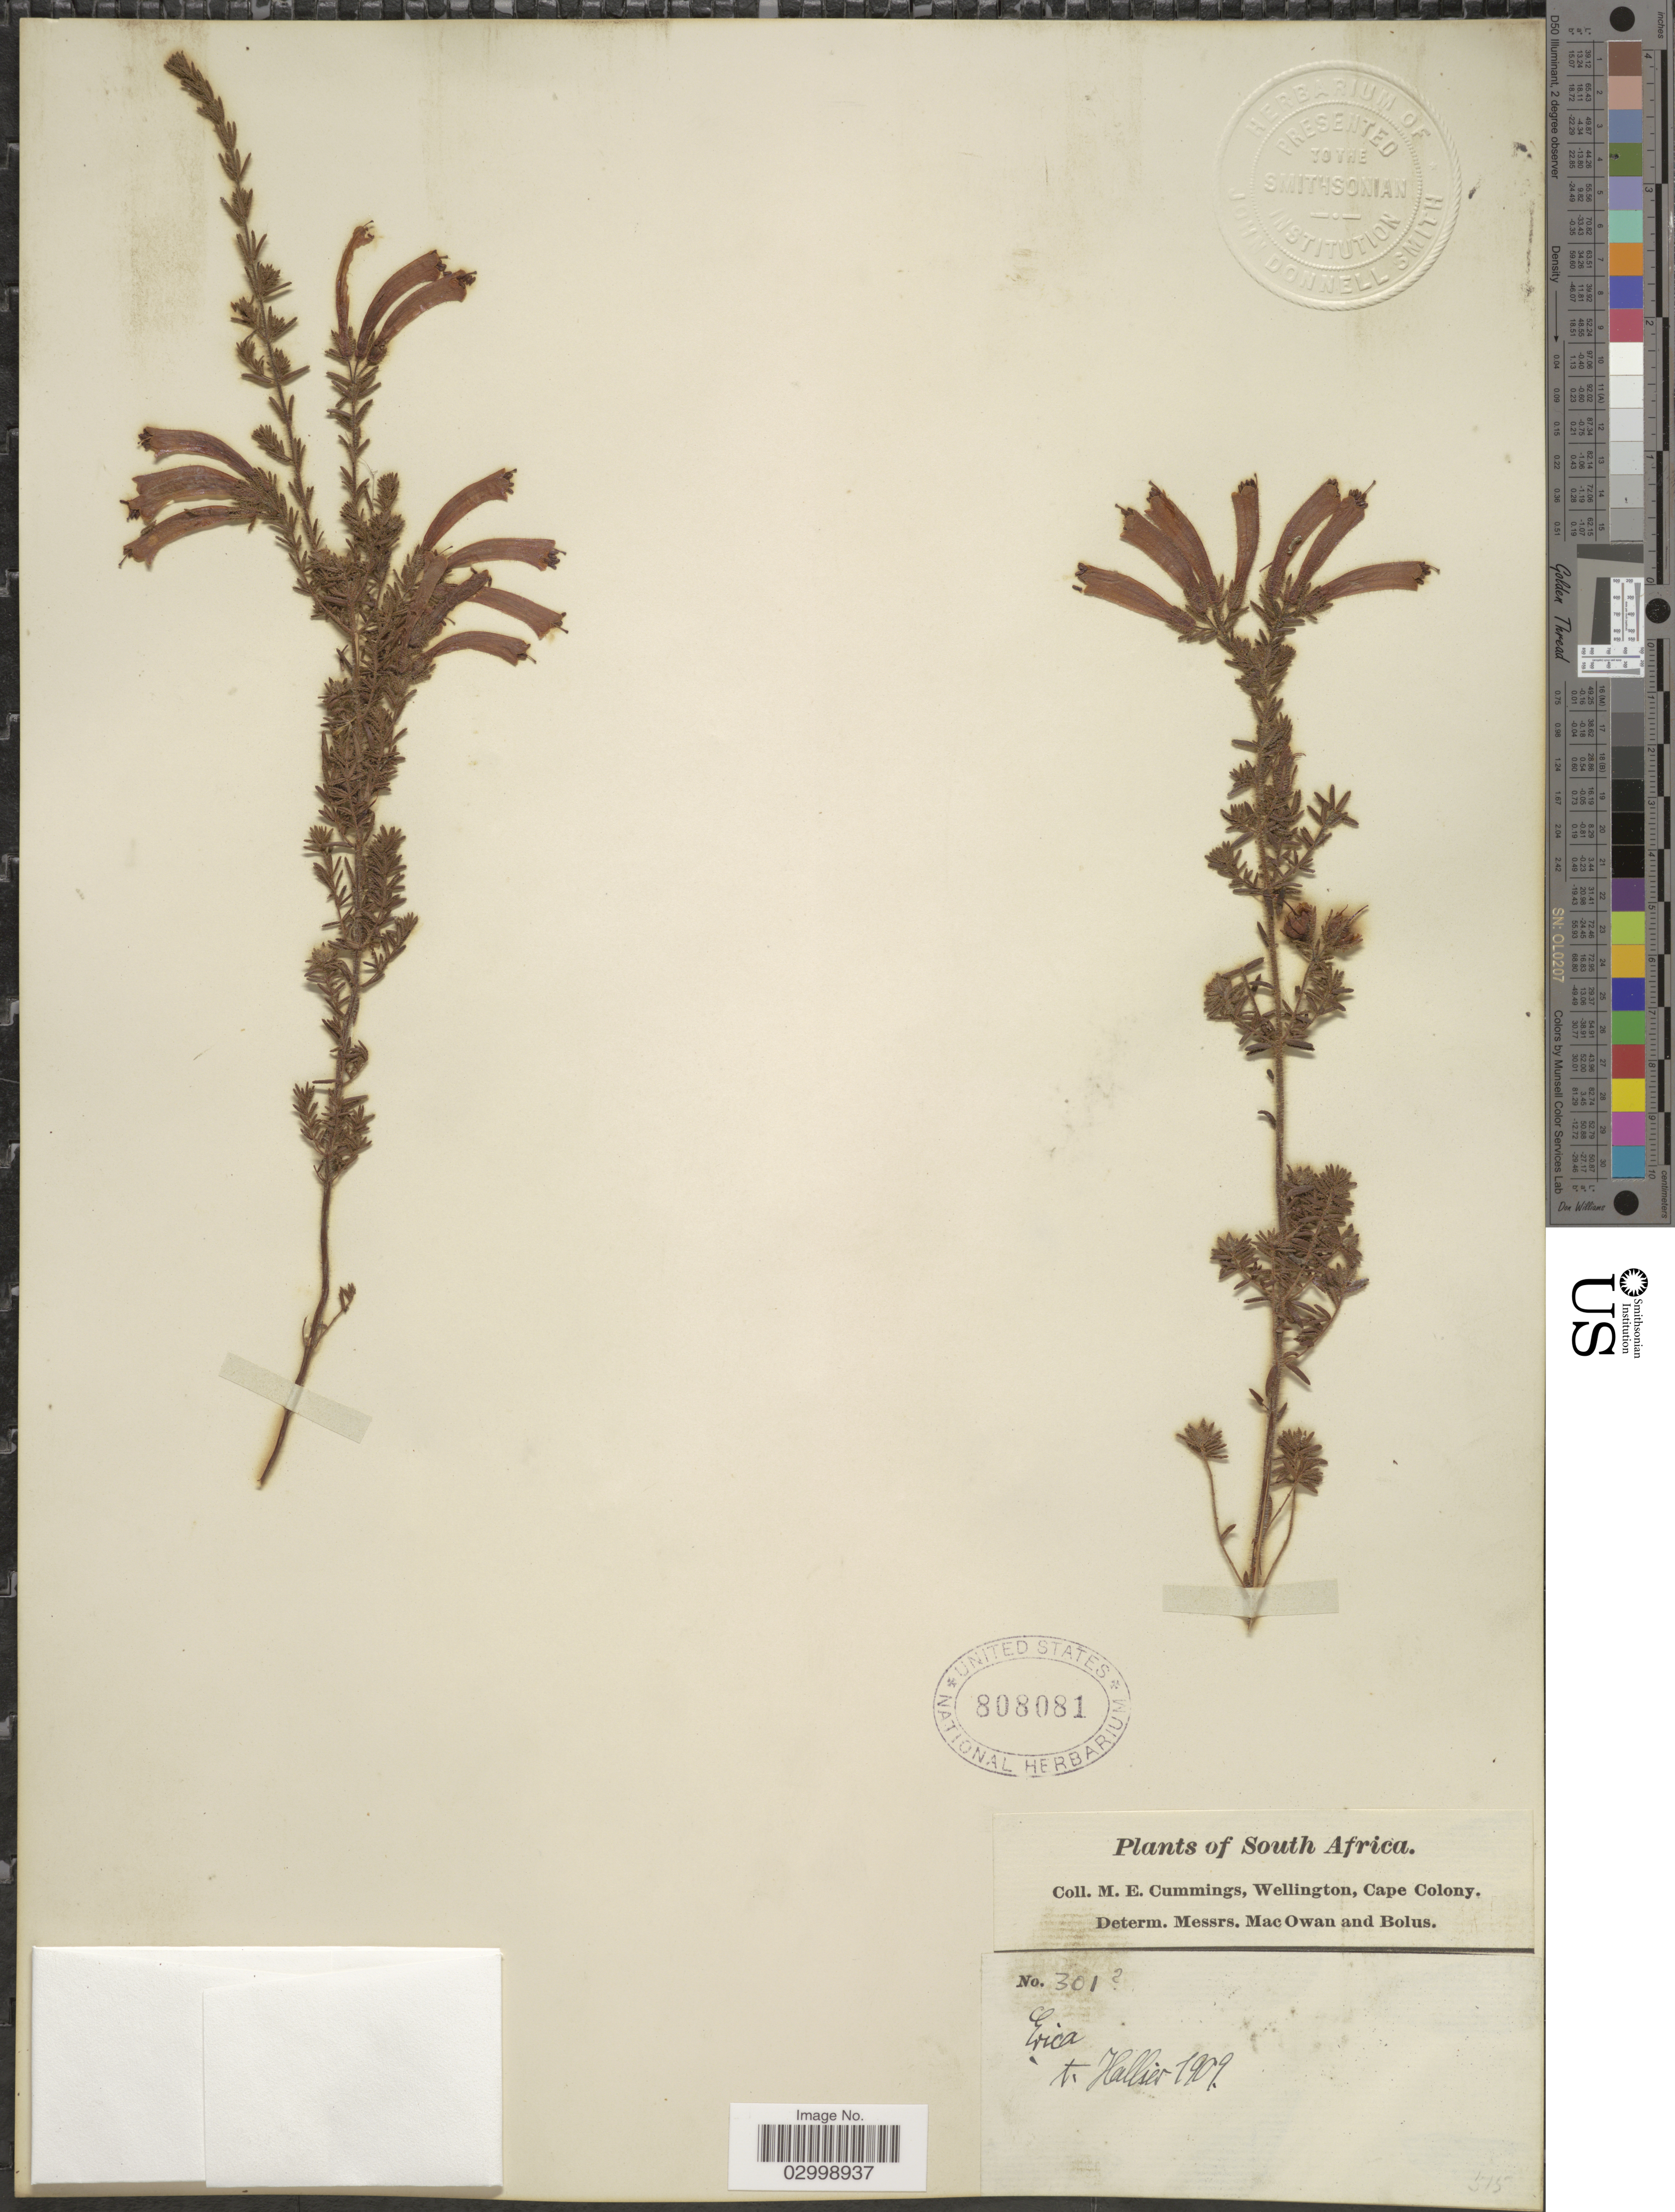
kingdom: Plantae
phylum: Tracheophyta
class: Magnoliopsida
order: Ericales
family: Ericaceae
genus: Erica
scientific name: Erica sp.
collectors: M. E. Cummings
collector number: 301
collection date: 1909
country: South Africa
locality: Wellington, Cape Colony, Hallier [unsure placement]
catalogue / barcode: US 808081